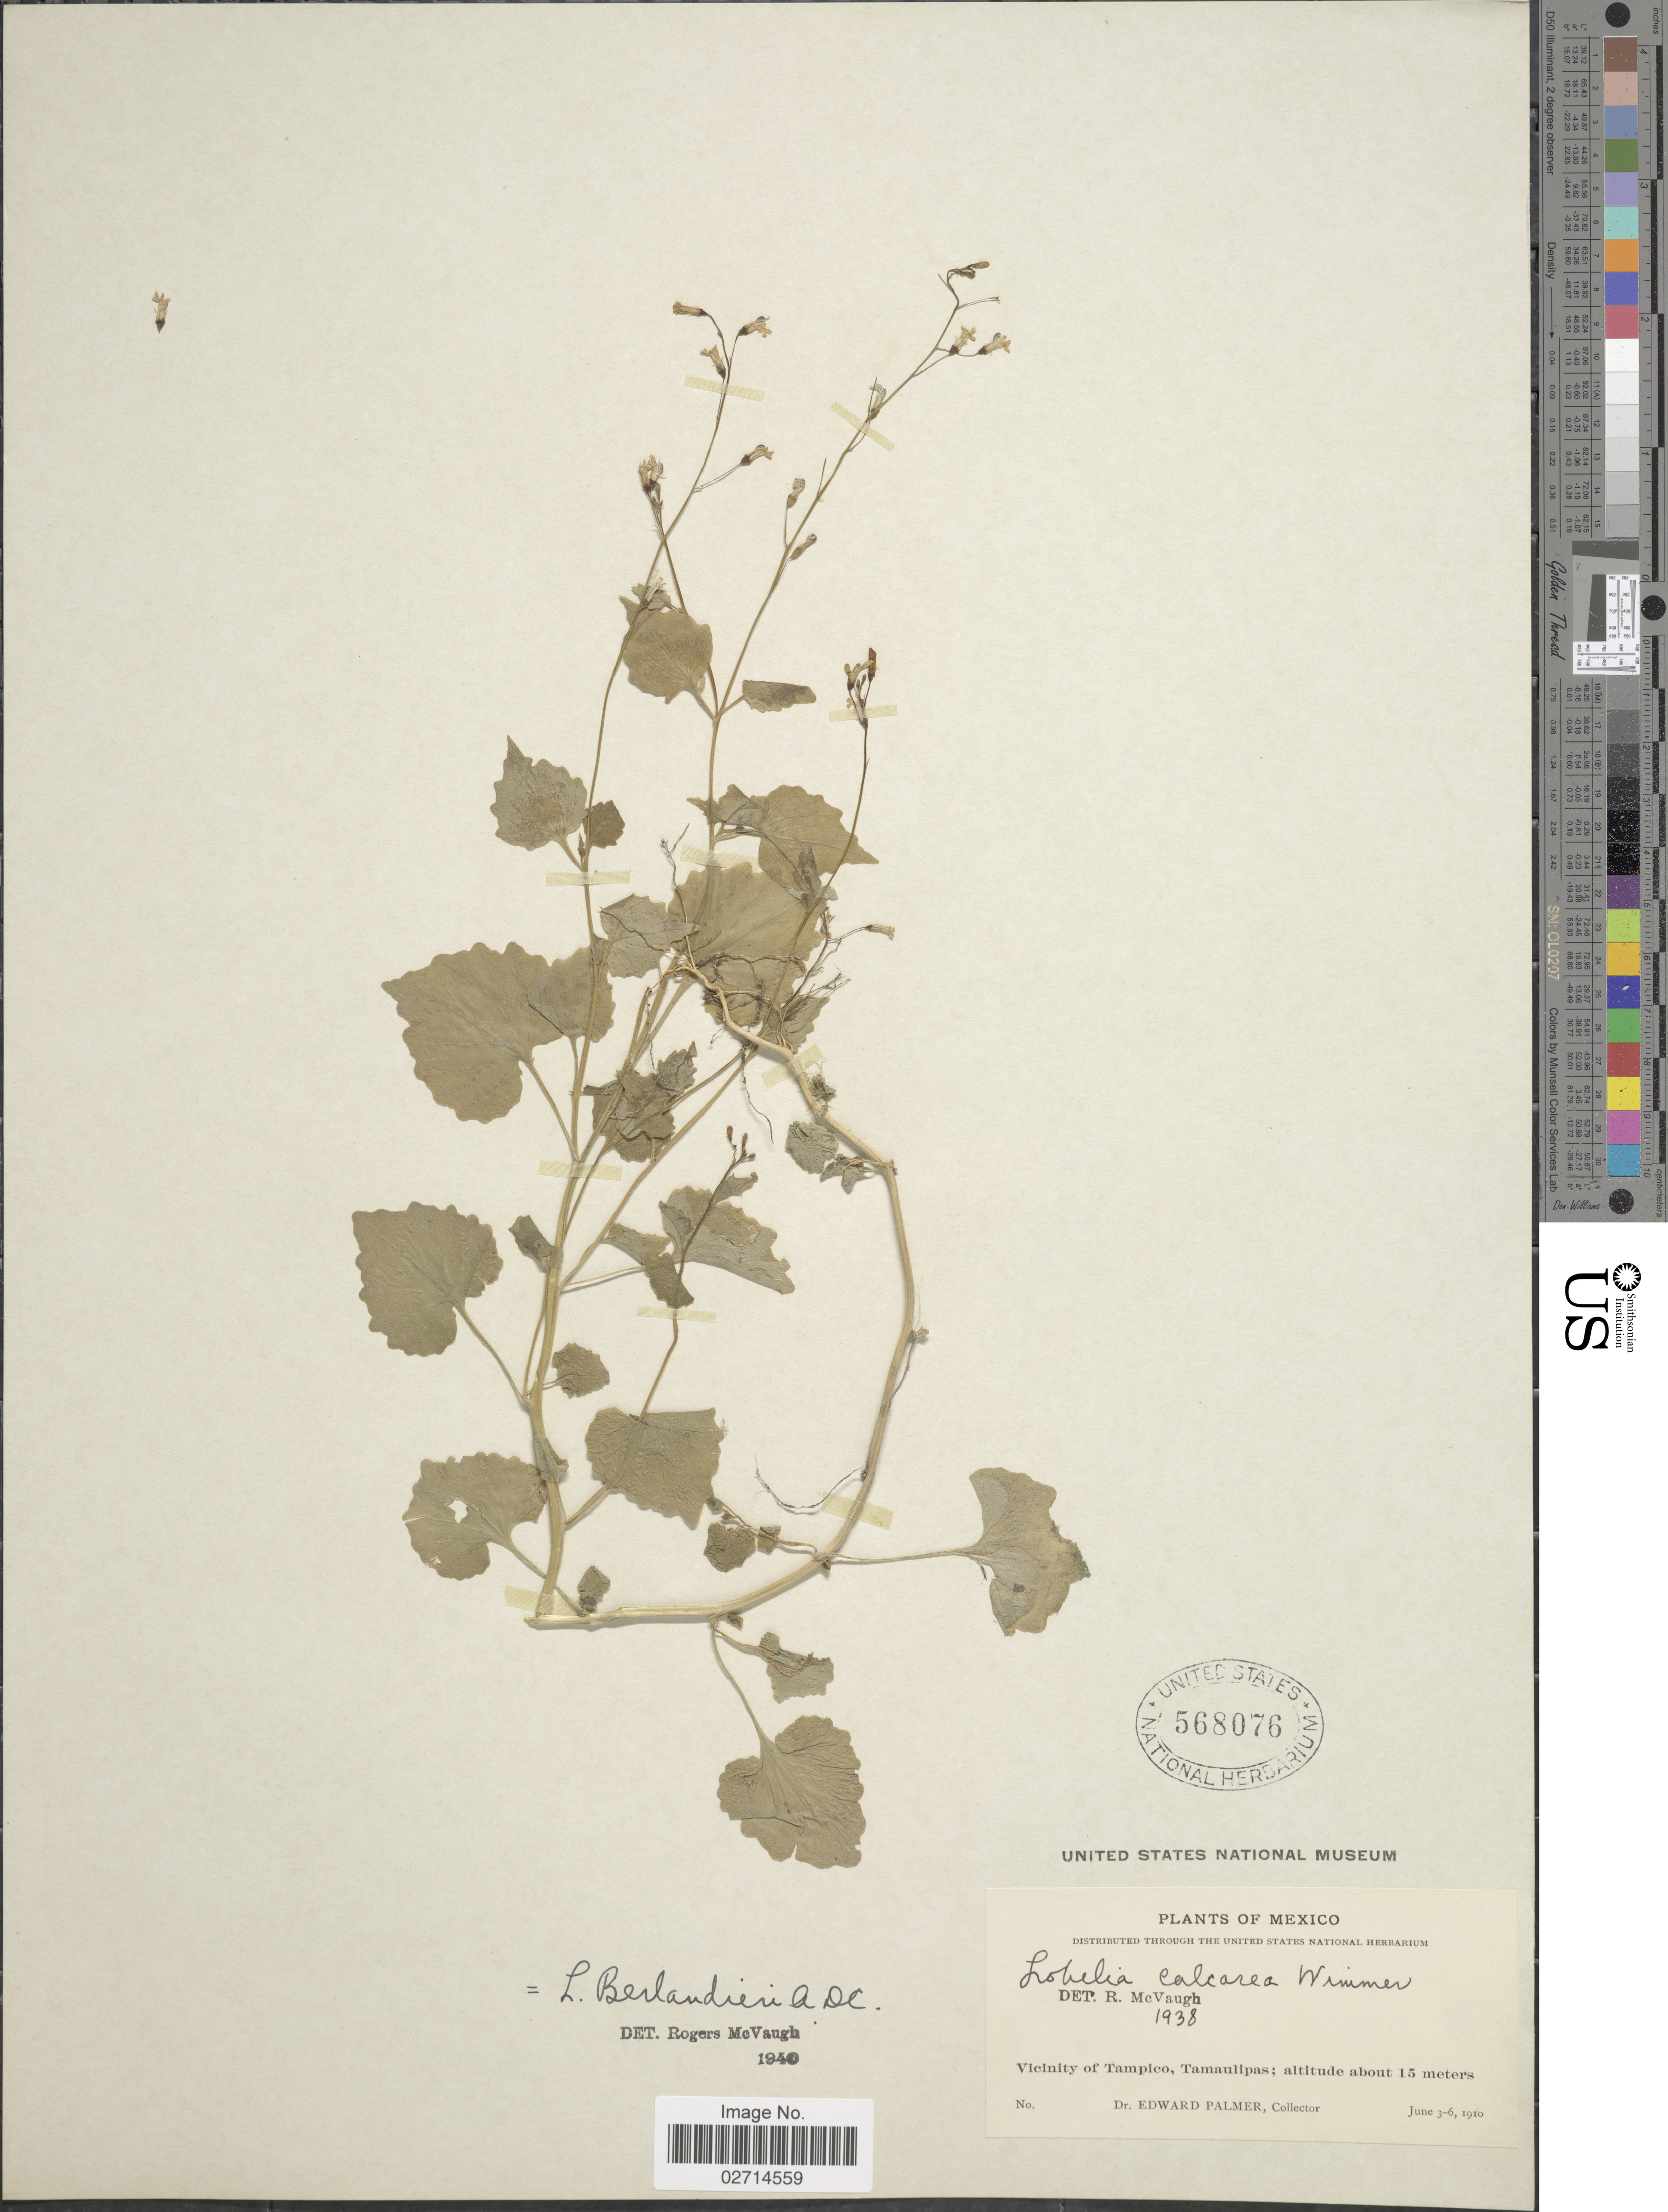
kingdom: Plantae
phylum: Tracheophyta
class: Magnoliopsida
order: Asterales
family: Campanulaceae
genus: Lobelia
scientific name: Lobelia berlandieri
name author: A. DC.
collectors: E. Palmer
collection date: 1910-06-03/1910-06-06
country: Mexico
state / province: Tamaulipas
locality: Vicinity of Tampico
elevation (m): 15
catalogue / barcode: US 568076